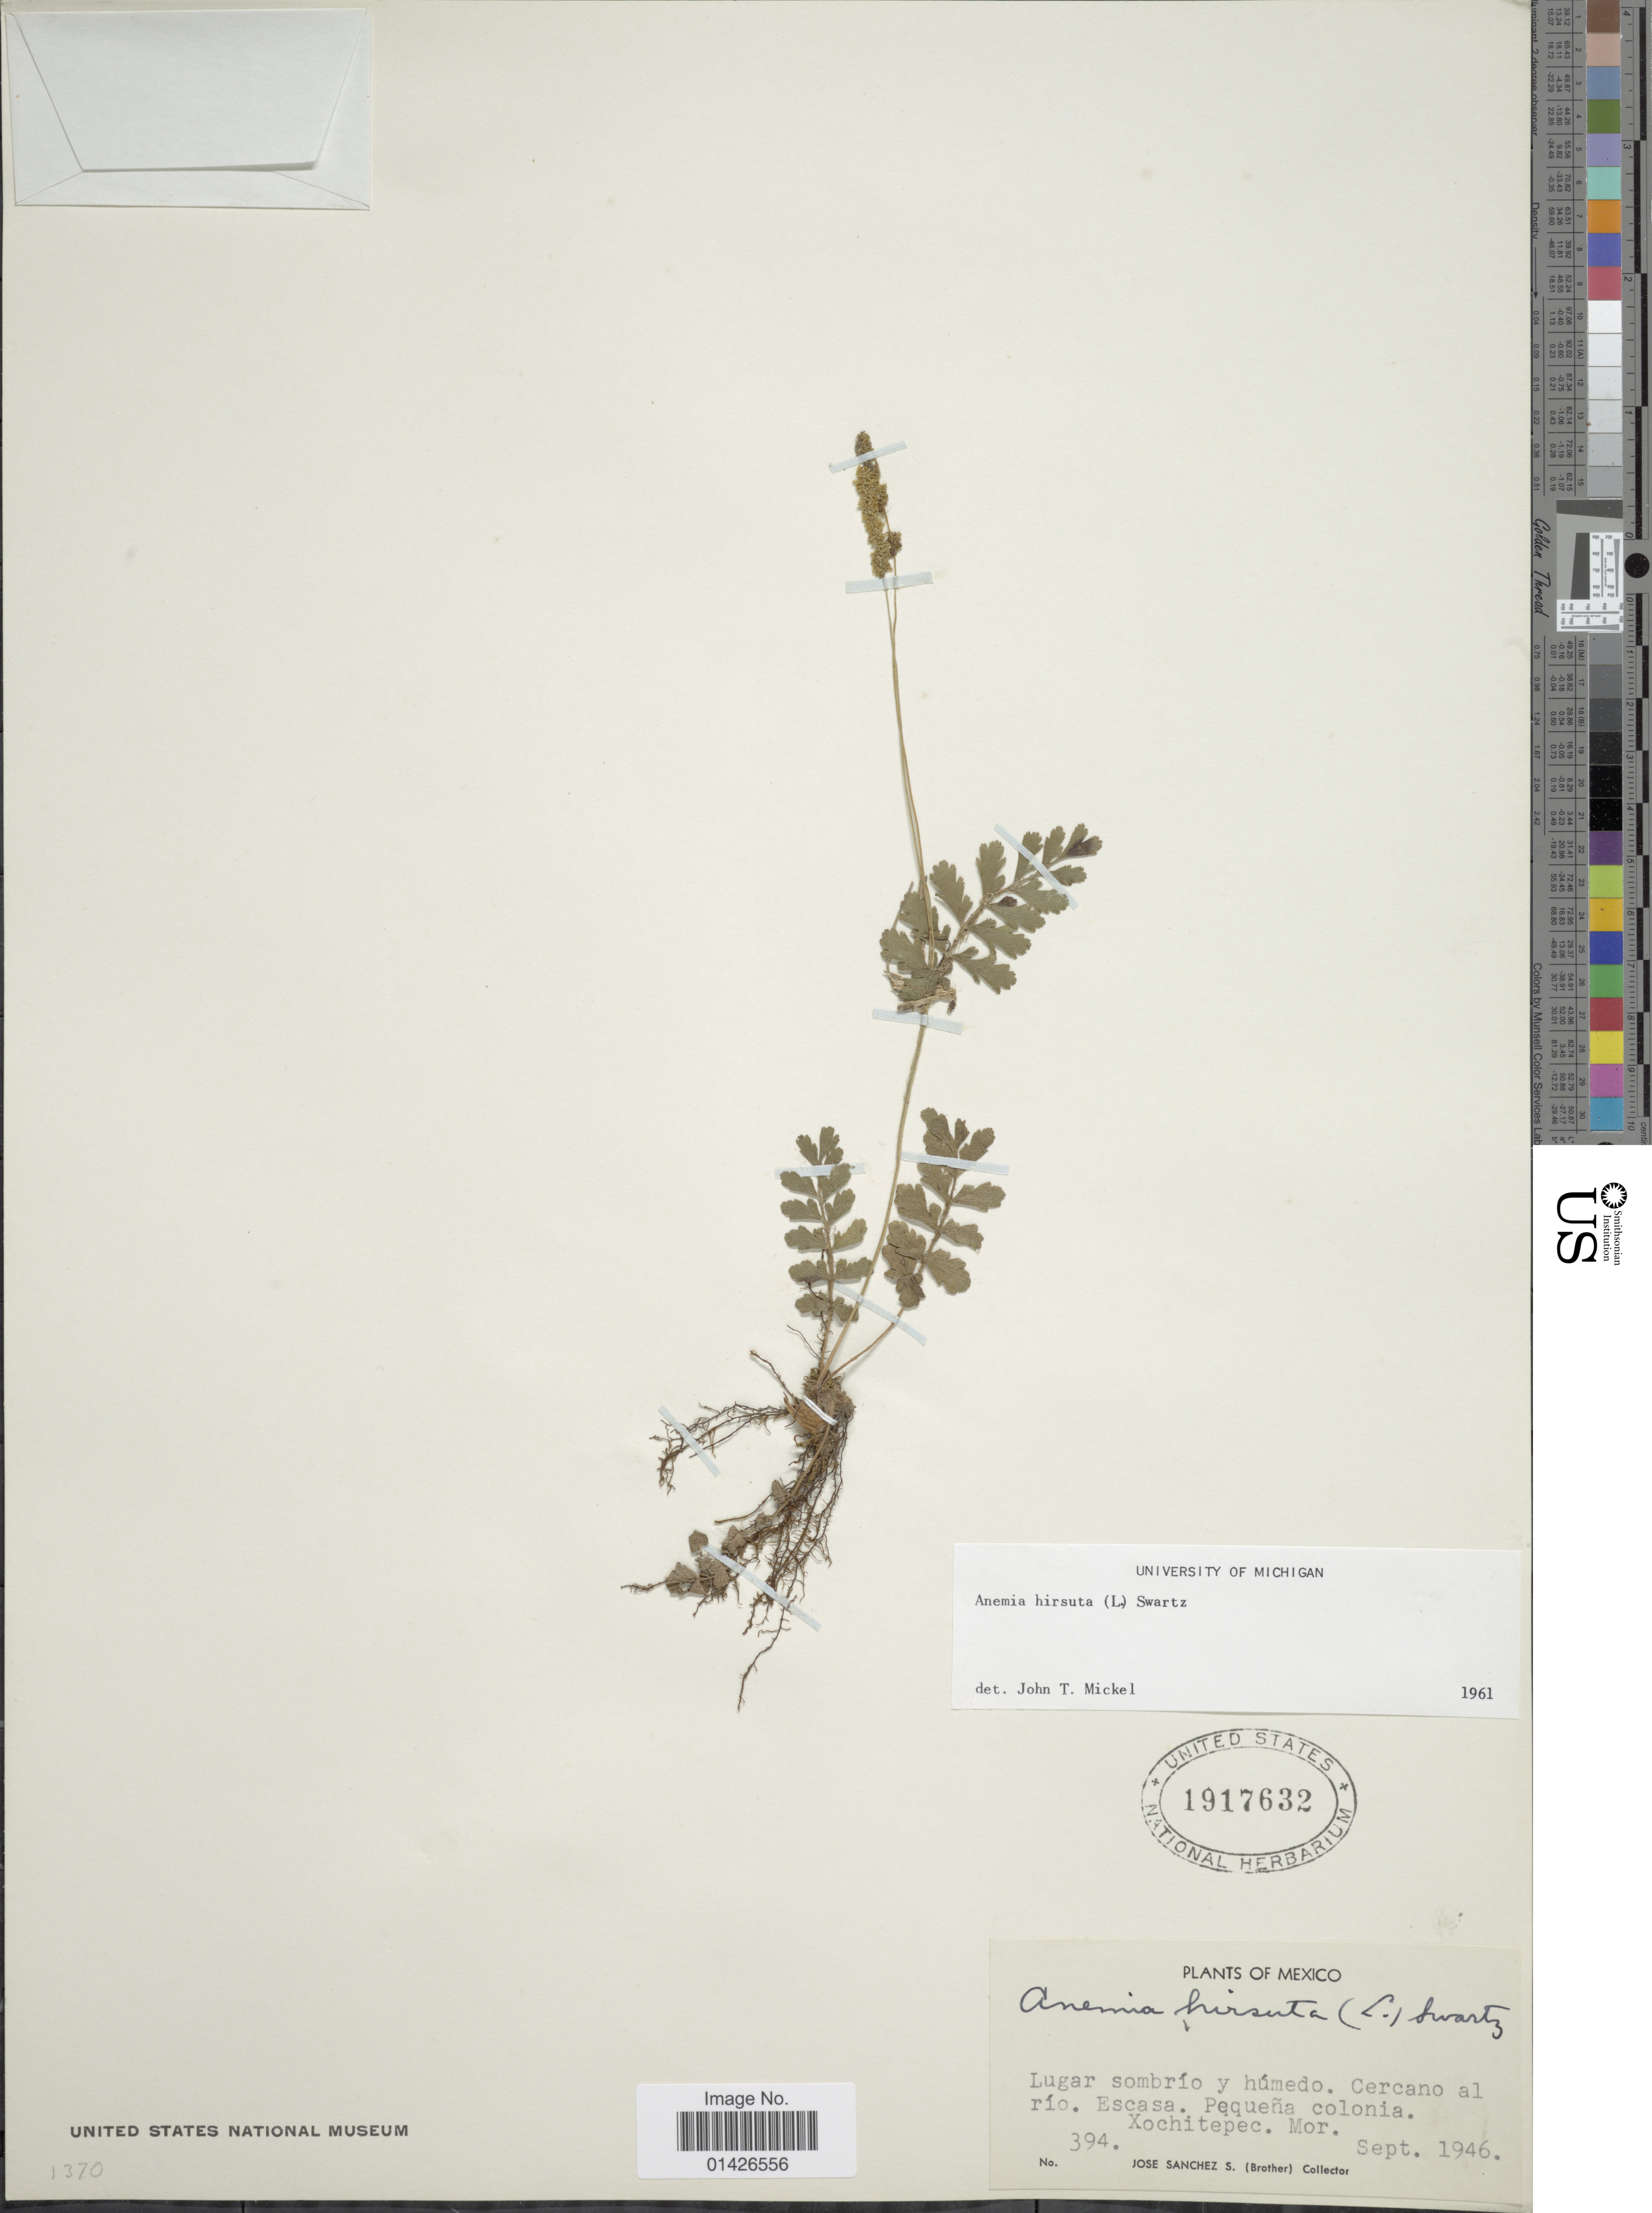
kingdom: Plantae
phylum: Tracheophyta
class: Polypodiopsida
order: Schizaeales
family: Anemiaceae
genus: Anemia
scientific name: Anemia hirsuta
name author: (L.) Sw.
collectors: J. Sanchez S.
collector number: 394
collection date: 1946-09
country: Mexico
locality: Cercano al rio. Escasa. Pequeña colonia Xochitepec Mor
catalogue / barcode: US 1917632